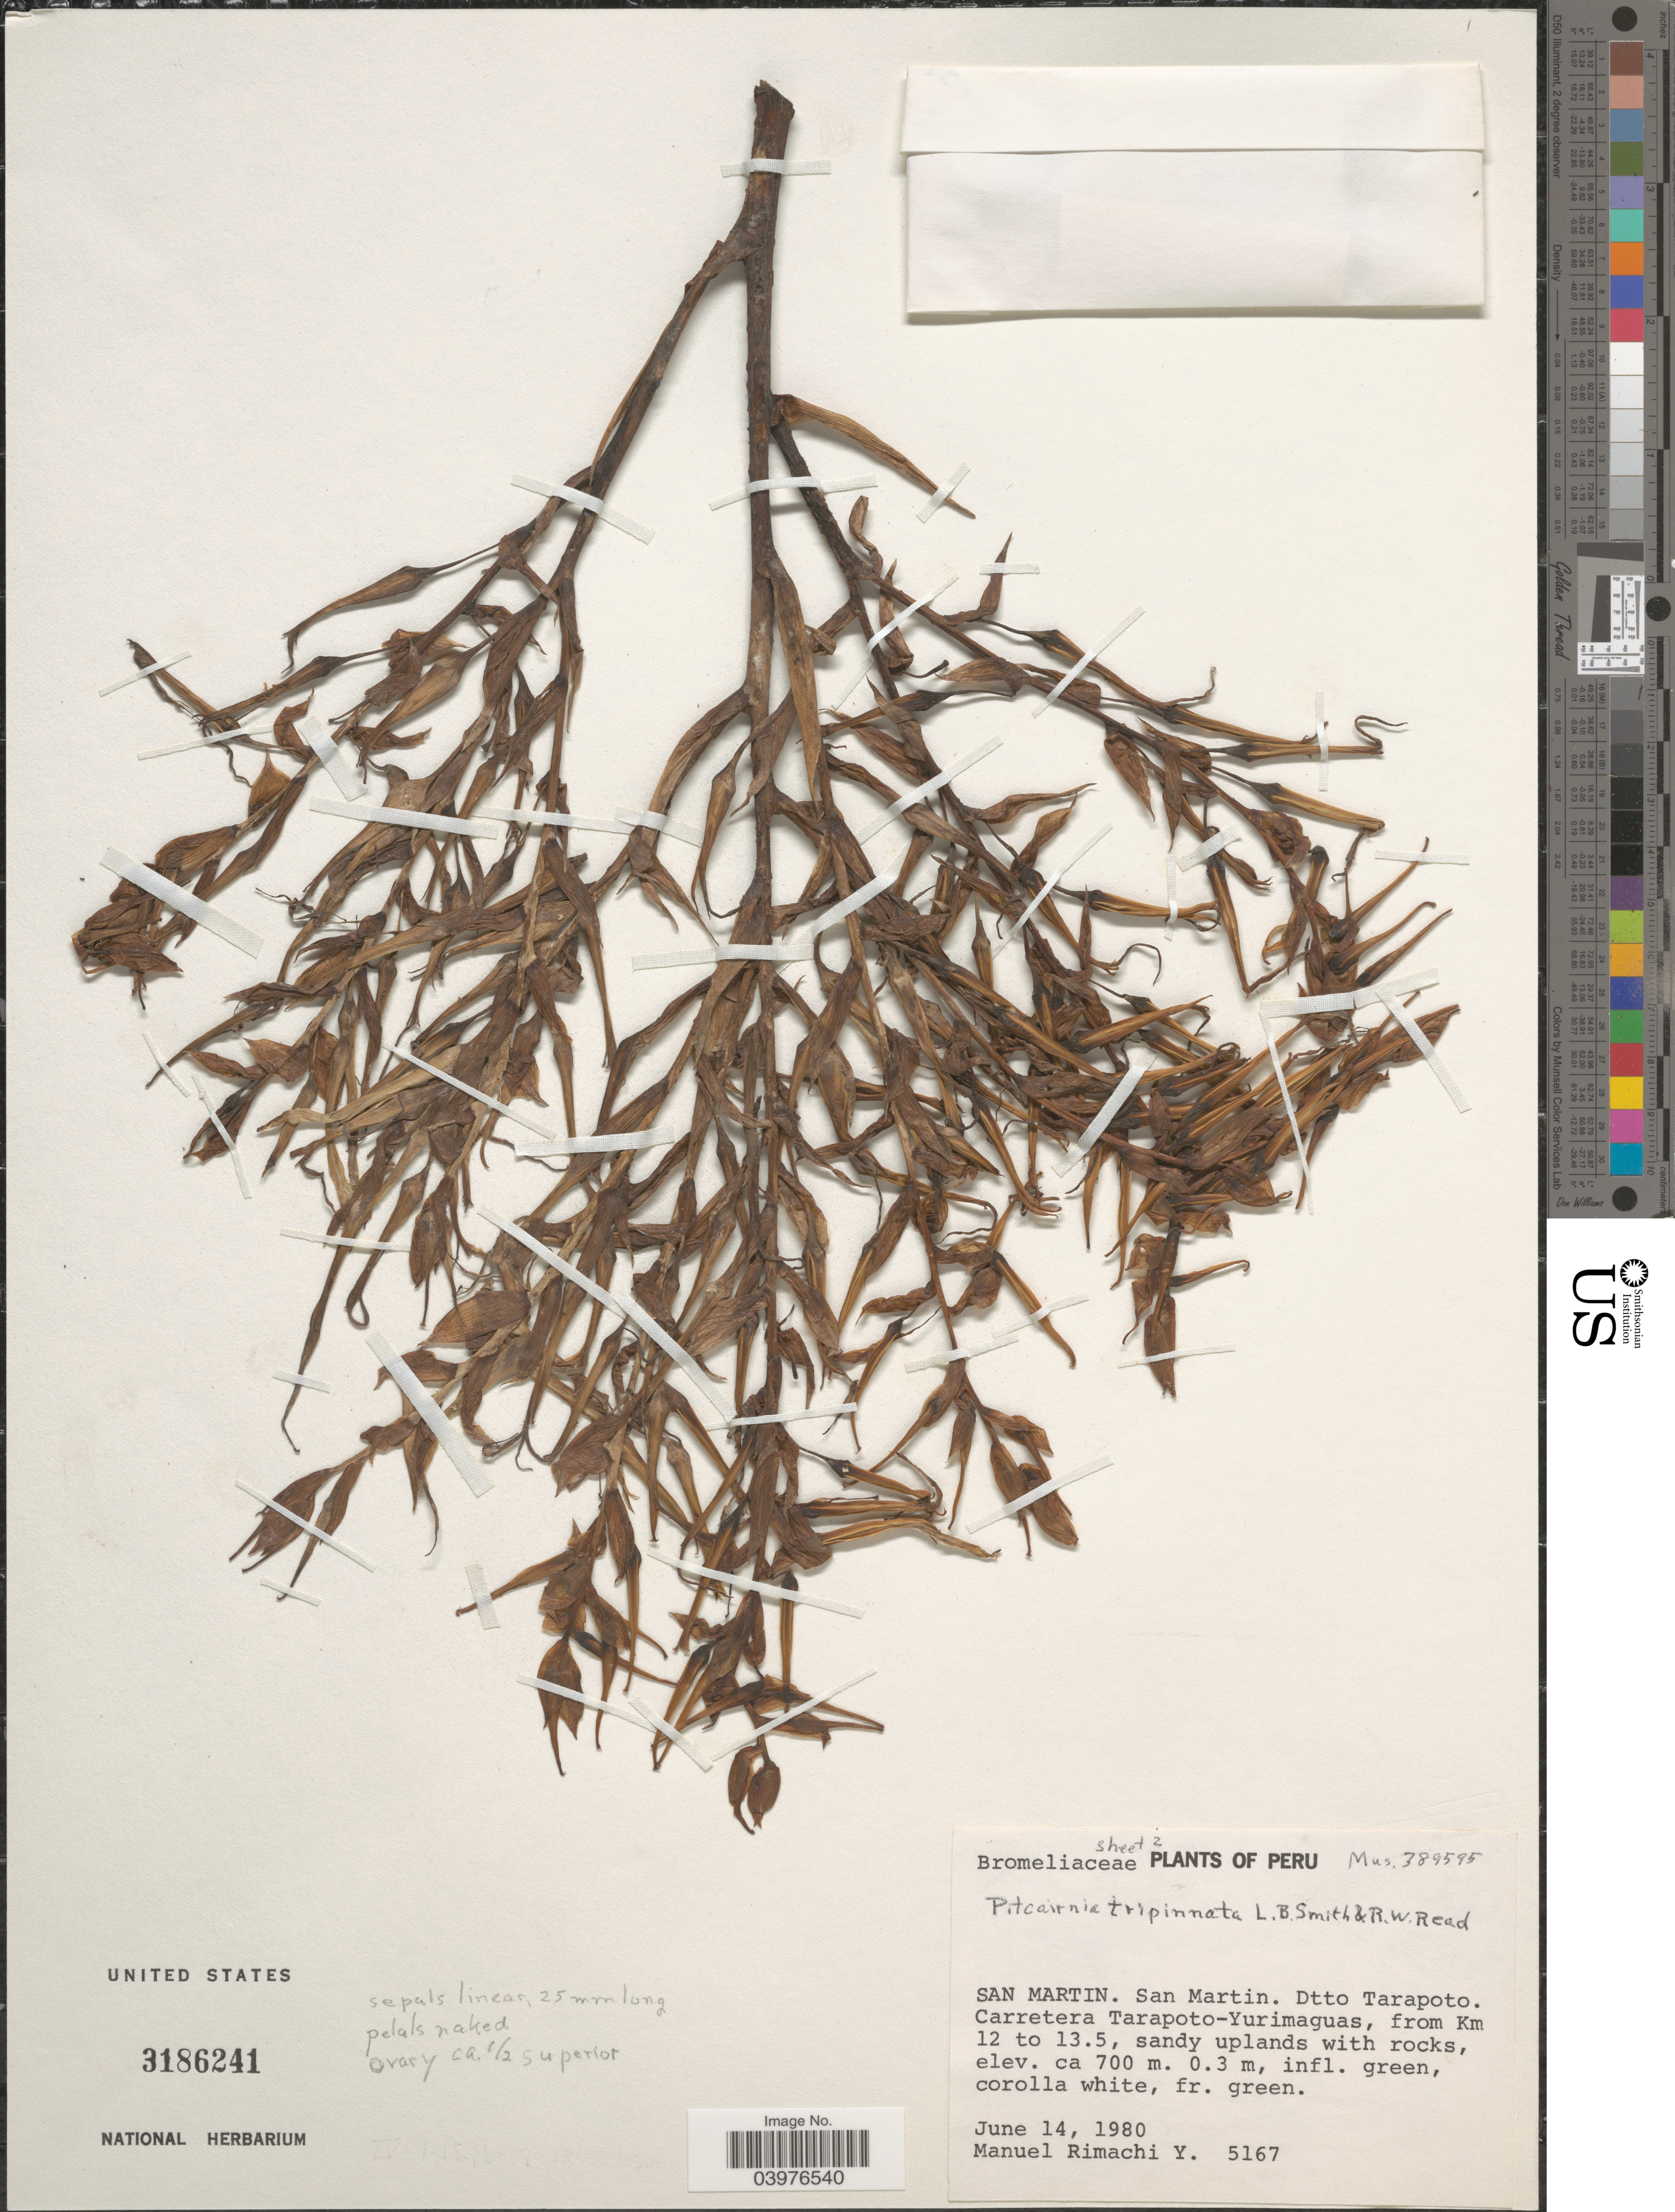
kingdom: Plantae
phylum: Tracheophyta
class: Liliopsida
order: Poales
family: Bromeliaceae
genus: Pitcairnia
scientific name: Pitcairnia tripinnata L.B. Sm. & Read, ined.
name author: L.B. Sm. & Read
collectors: M. Rimachi Y.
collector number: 5167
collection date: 1980-06-14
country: Peru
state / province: San Martín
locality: San Martin. Dtto. Tarapoto. Carretera Tarapoto-Yurimaguas, from Km 12 to 13.5.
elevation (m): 700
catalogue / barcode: US 3186241